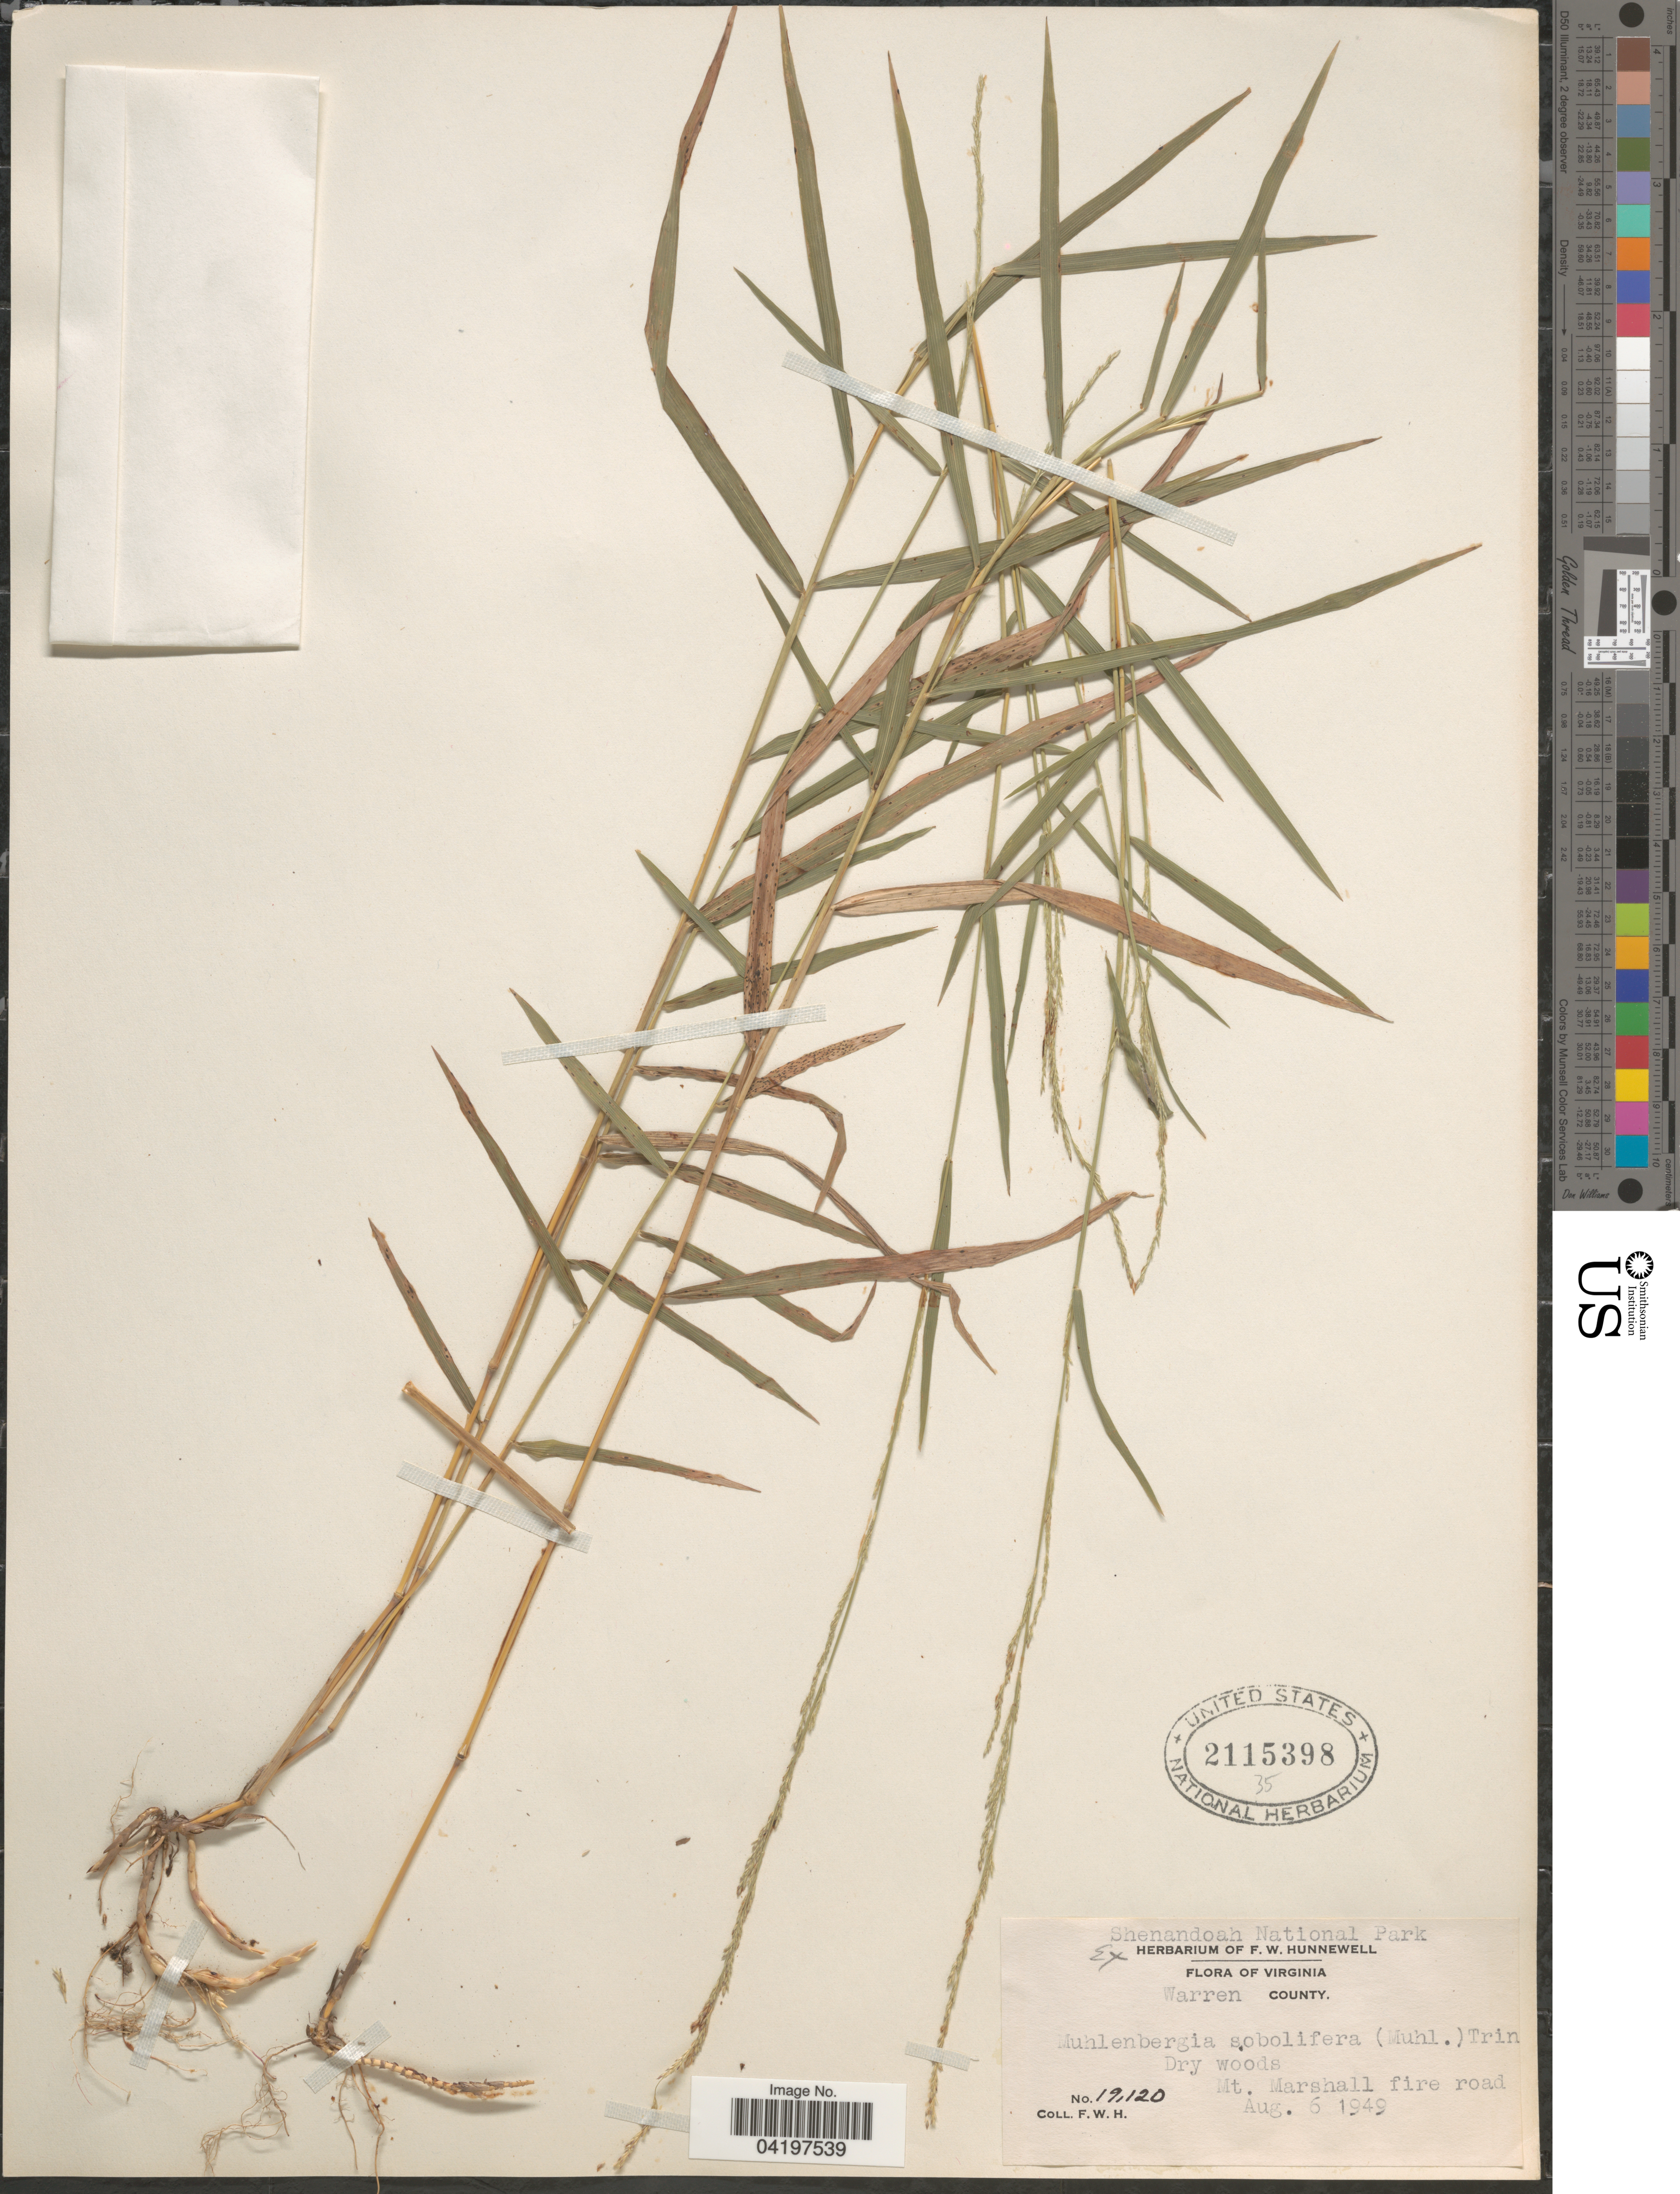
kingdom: Plantae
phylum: Tracheophyta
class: Liliopsida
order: Poales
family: Poaceae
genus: Muhlenbergia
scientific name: Muhlenbergia sobolifera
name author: (Muhl. ex Willd.) Trin.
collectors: F. Hunnewell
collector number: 19120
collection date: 1949-08-06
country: United States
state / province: Virginia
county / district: Warren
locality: Shenandoah National Park. Warren county. Mt. Marshall fire road.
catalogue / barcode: US 2115398